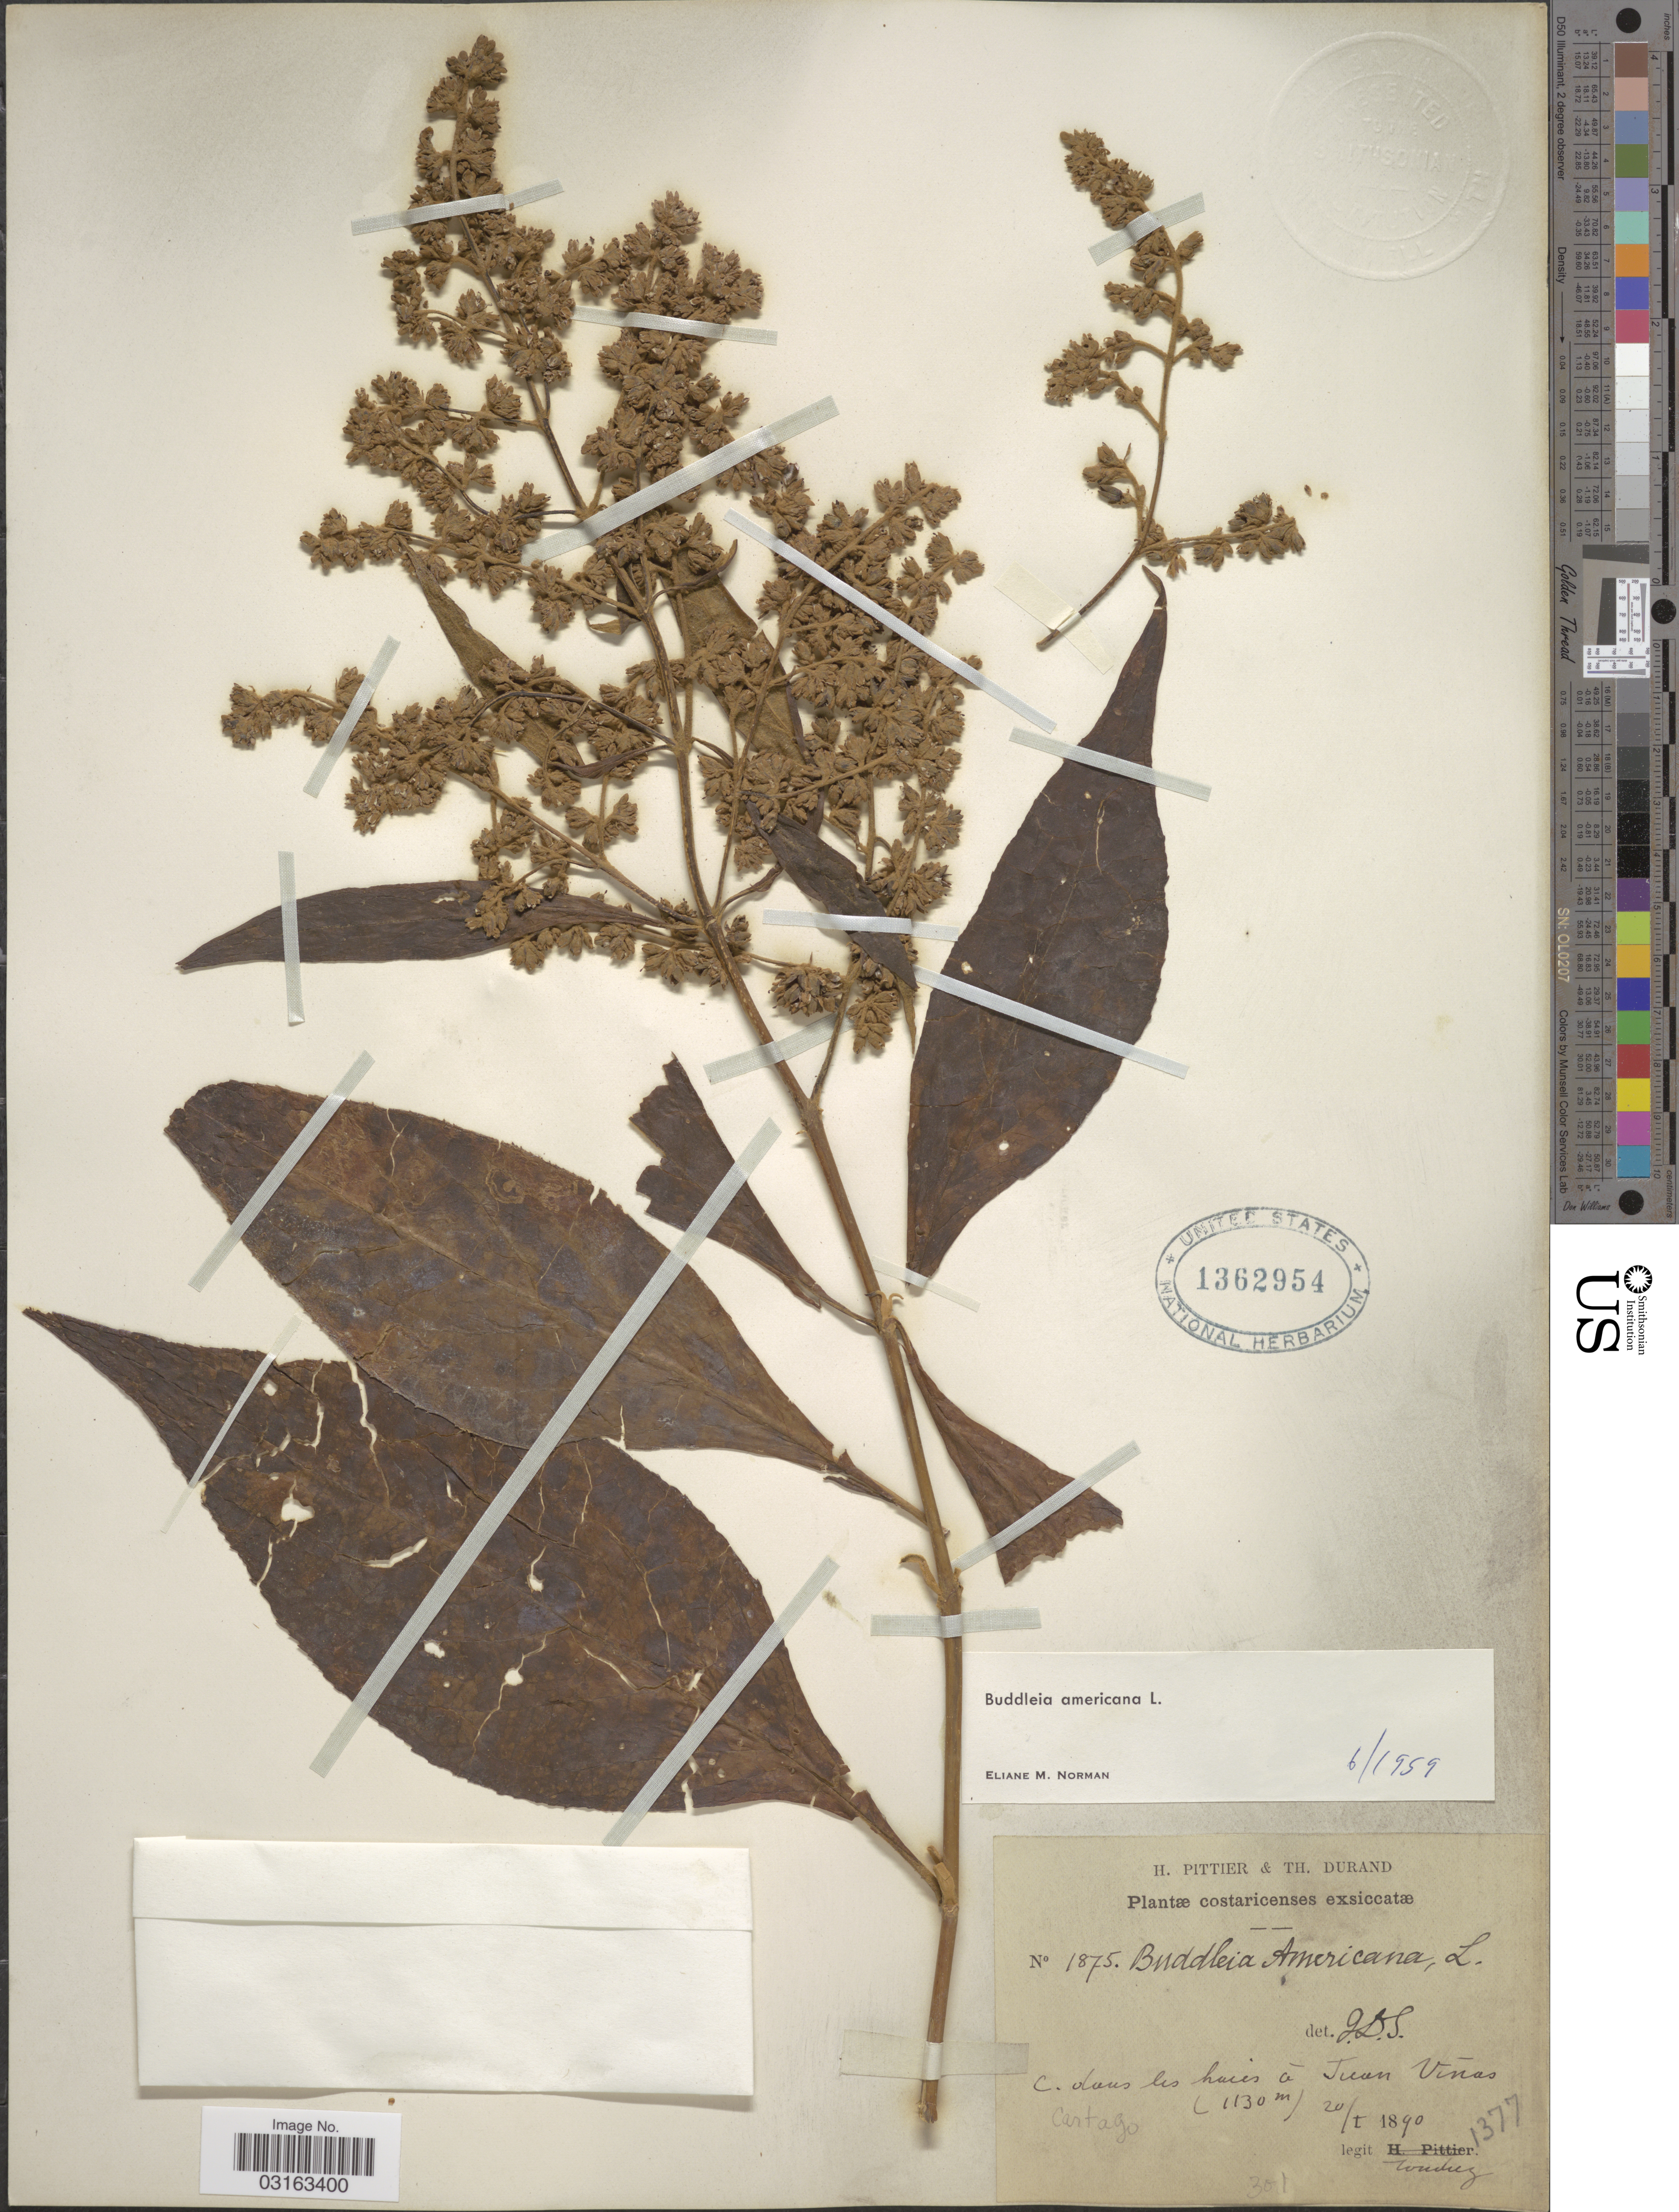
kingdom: Plantae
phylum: Tracheophyta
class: Magnoliopsida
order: Lamiales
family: Scrophulariaceae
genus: Buddleja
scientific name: Buddleja americana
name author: L.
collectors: Tonduz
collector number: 1875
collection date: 1890-01-20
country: Costa Rica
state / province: Cartago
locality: Á Juan Vínas.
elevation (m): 1130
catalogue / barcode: US 1362954